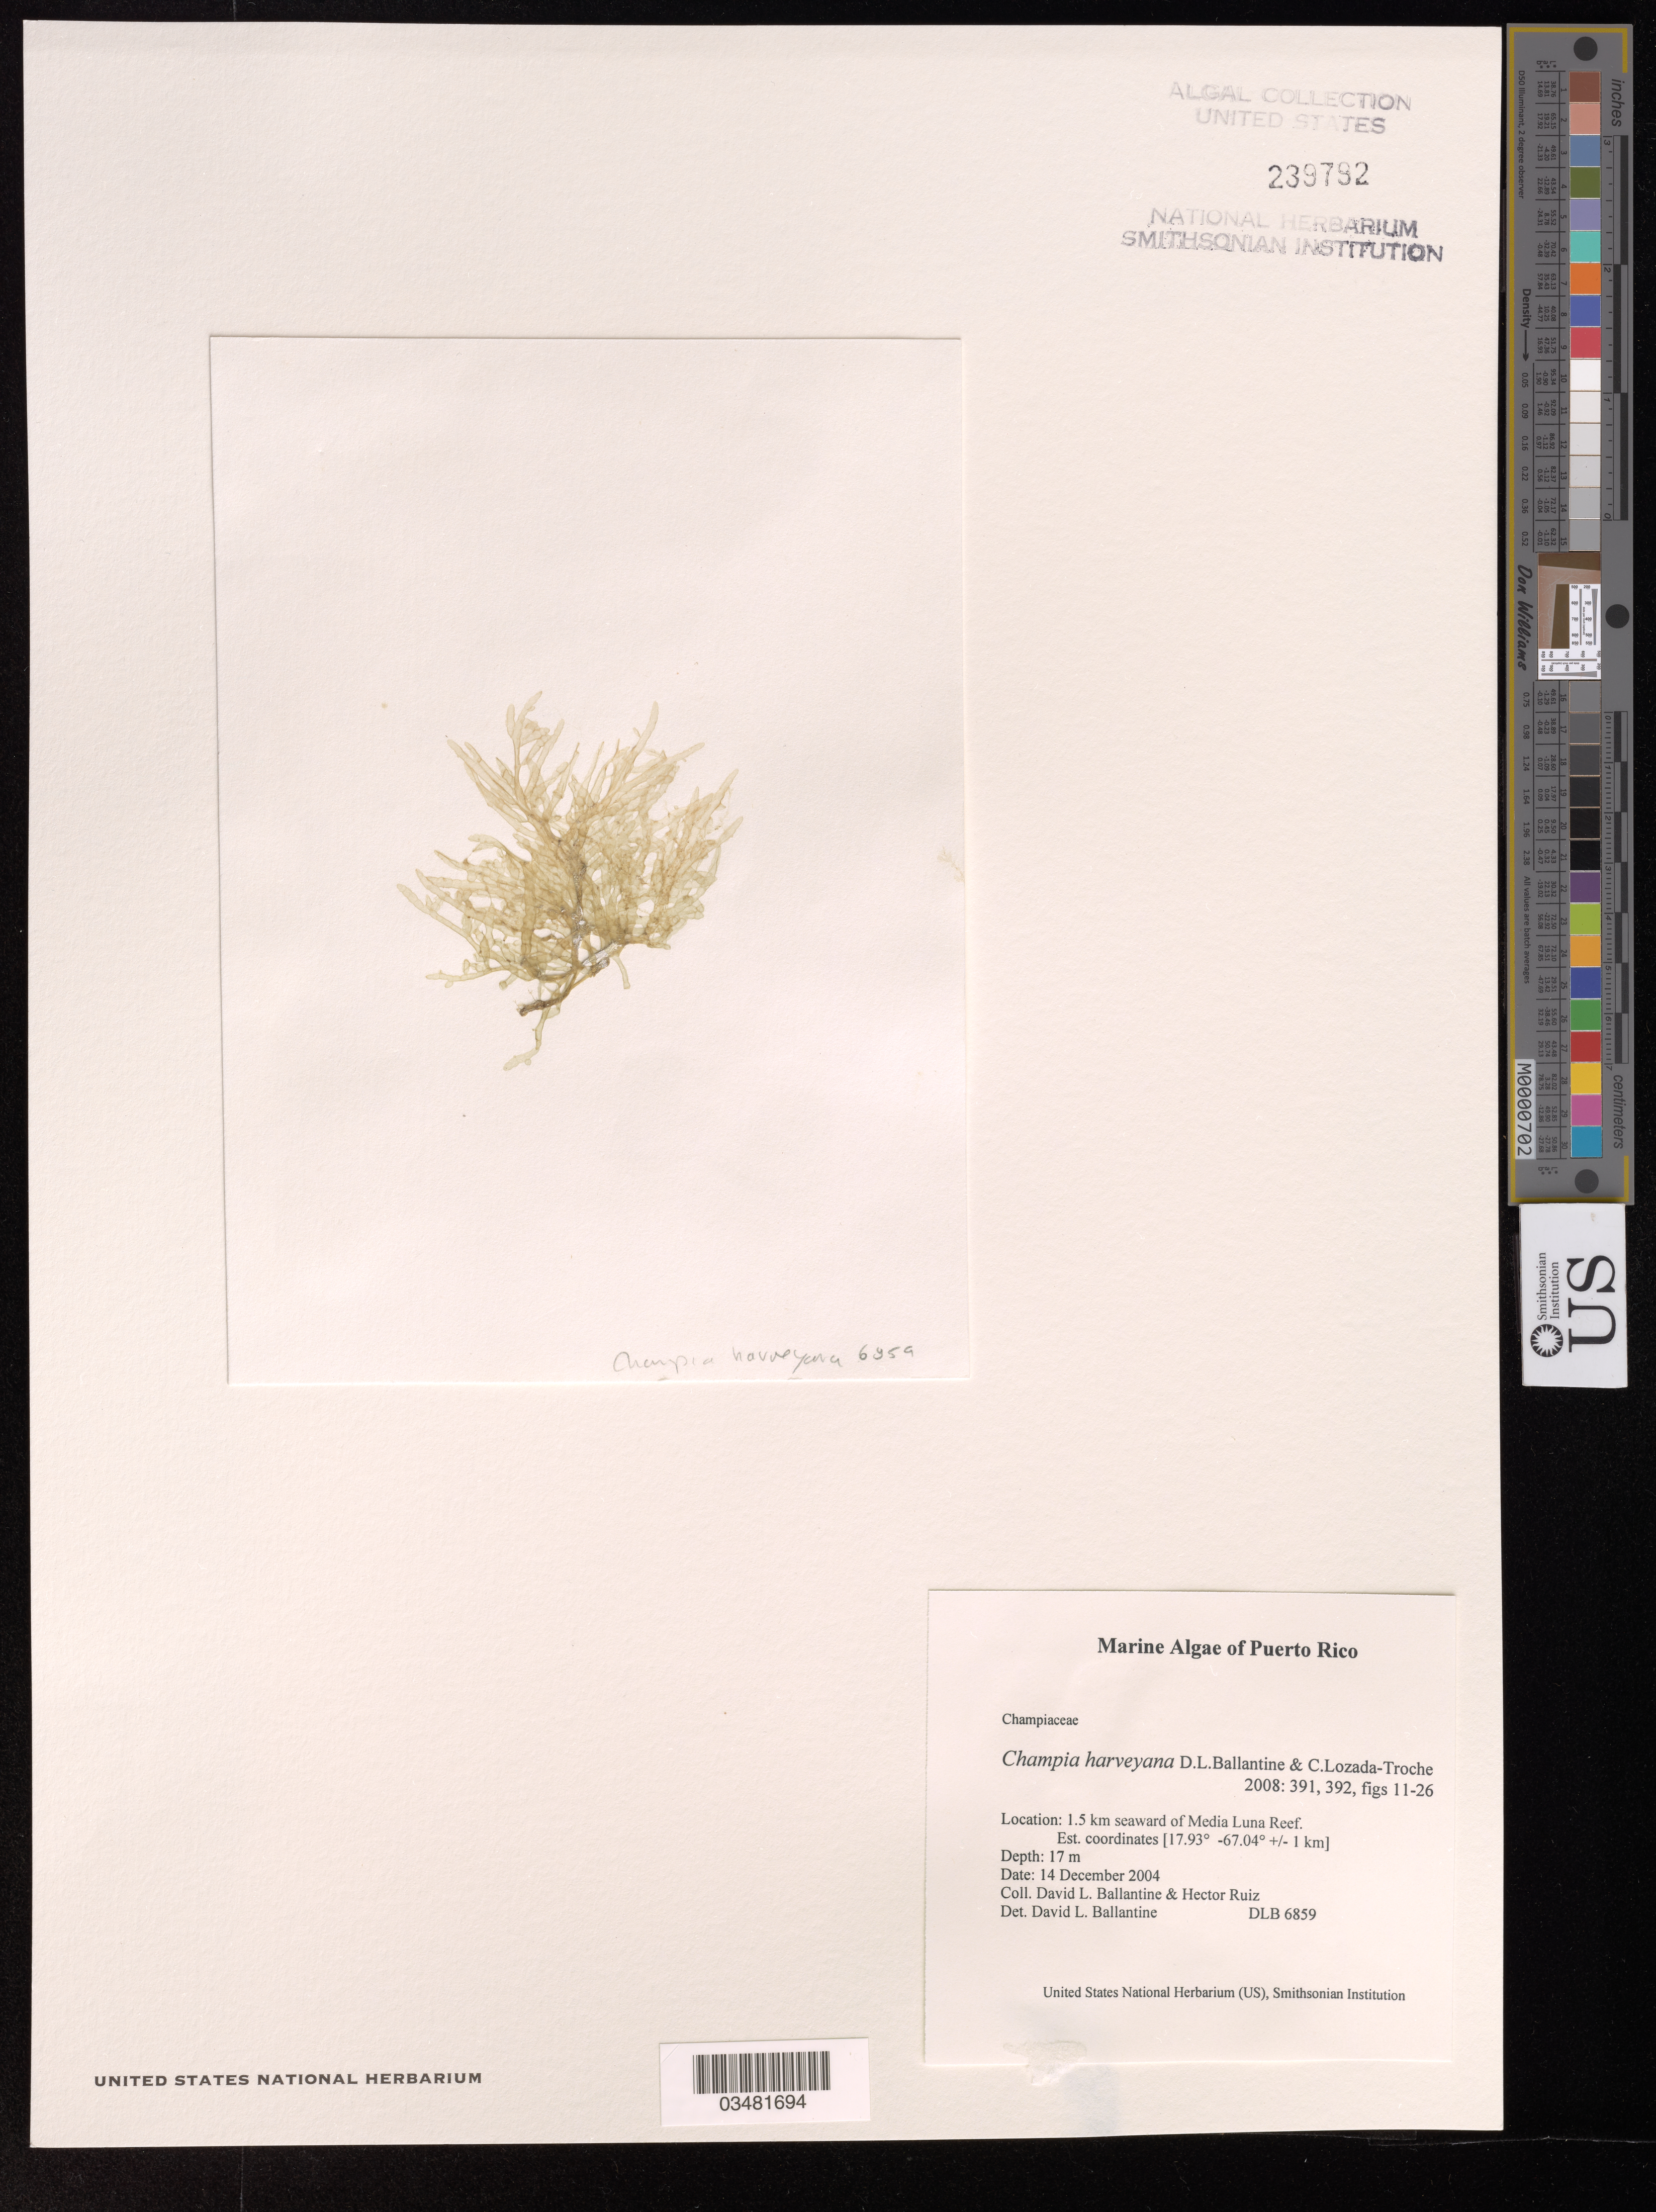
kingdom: Plantae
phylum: Rhodophyta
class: Florideophyceae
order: Rhodymeniales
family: Champiaceae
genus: Champia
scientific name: Champia harveyana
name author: D.L. Ballant. & C.Lozada-Troche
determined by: Ballantine, D. L.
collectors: D.L. Ballantine & H. Ruiz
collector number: DLB 6859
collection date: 2004-12-14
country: Puerto Rico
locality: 1.5 km seaward of Media Luna Reef.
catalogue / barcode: US 239792